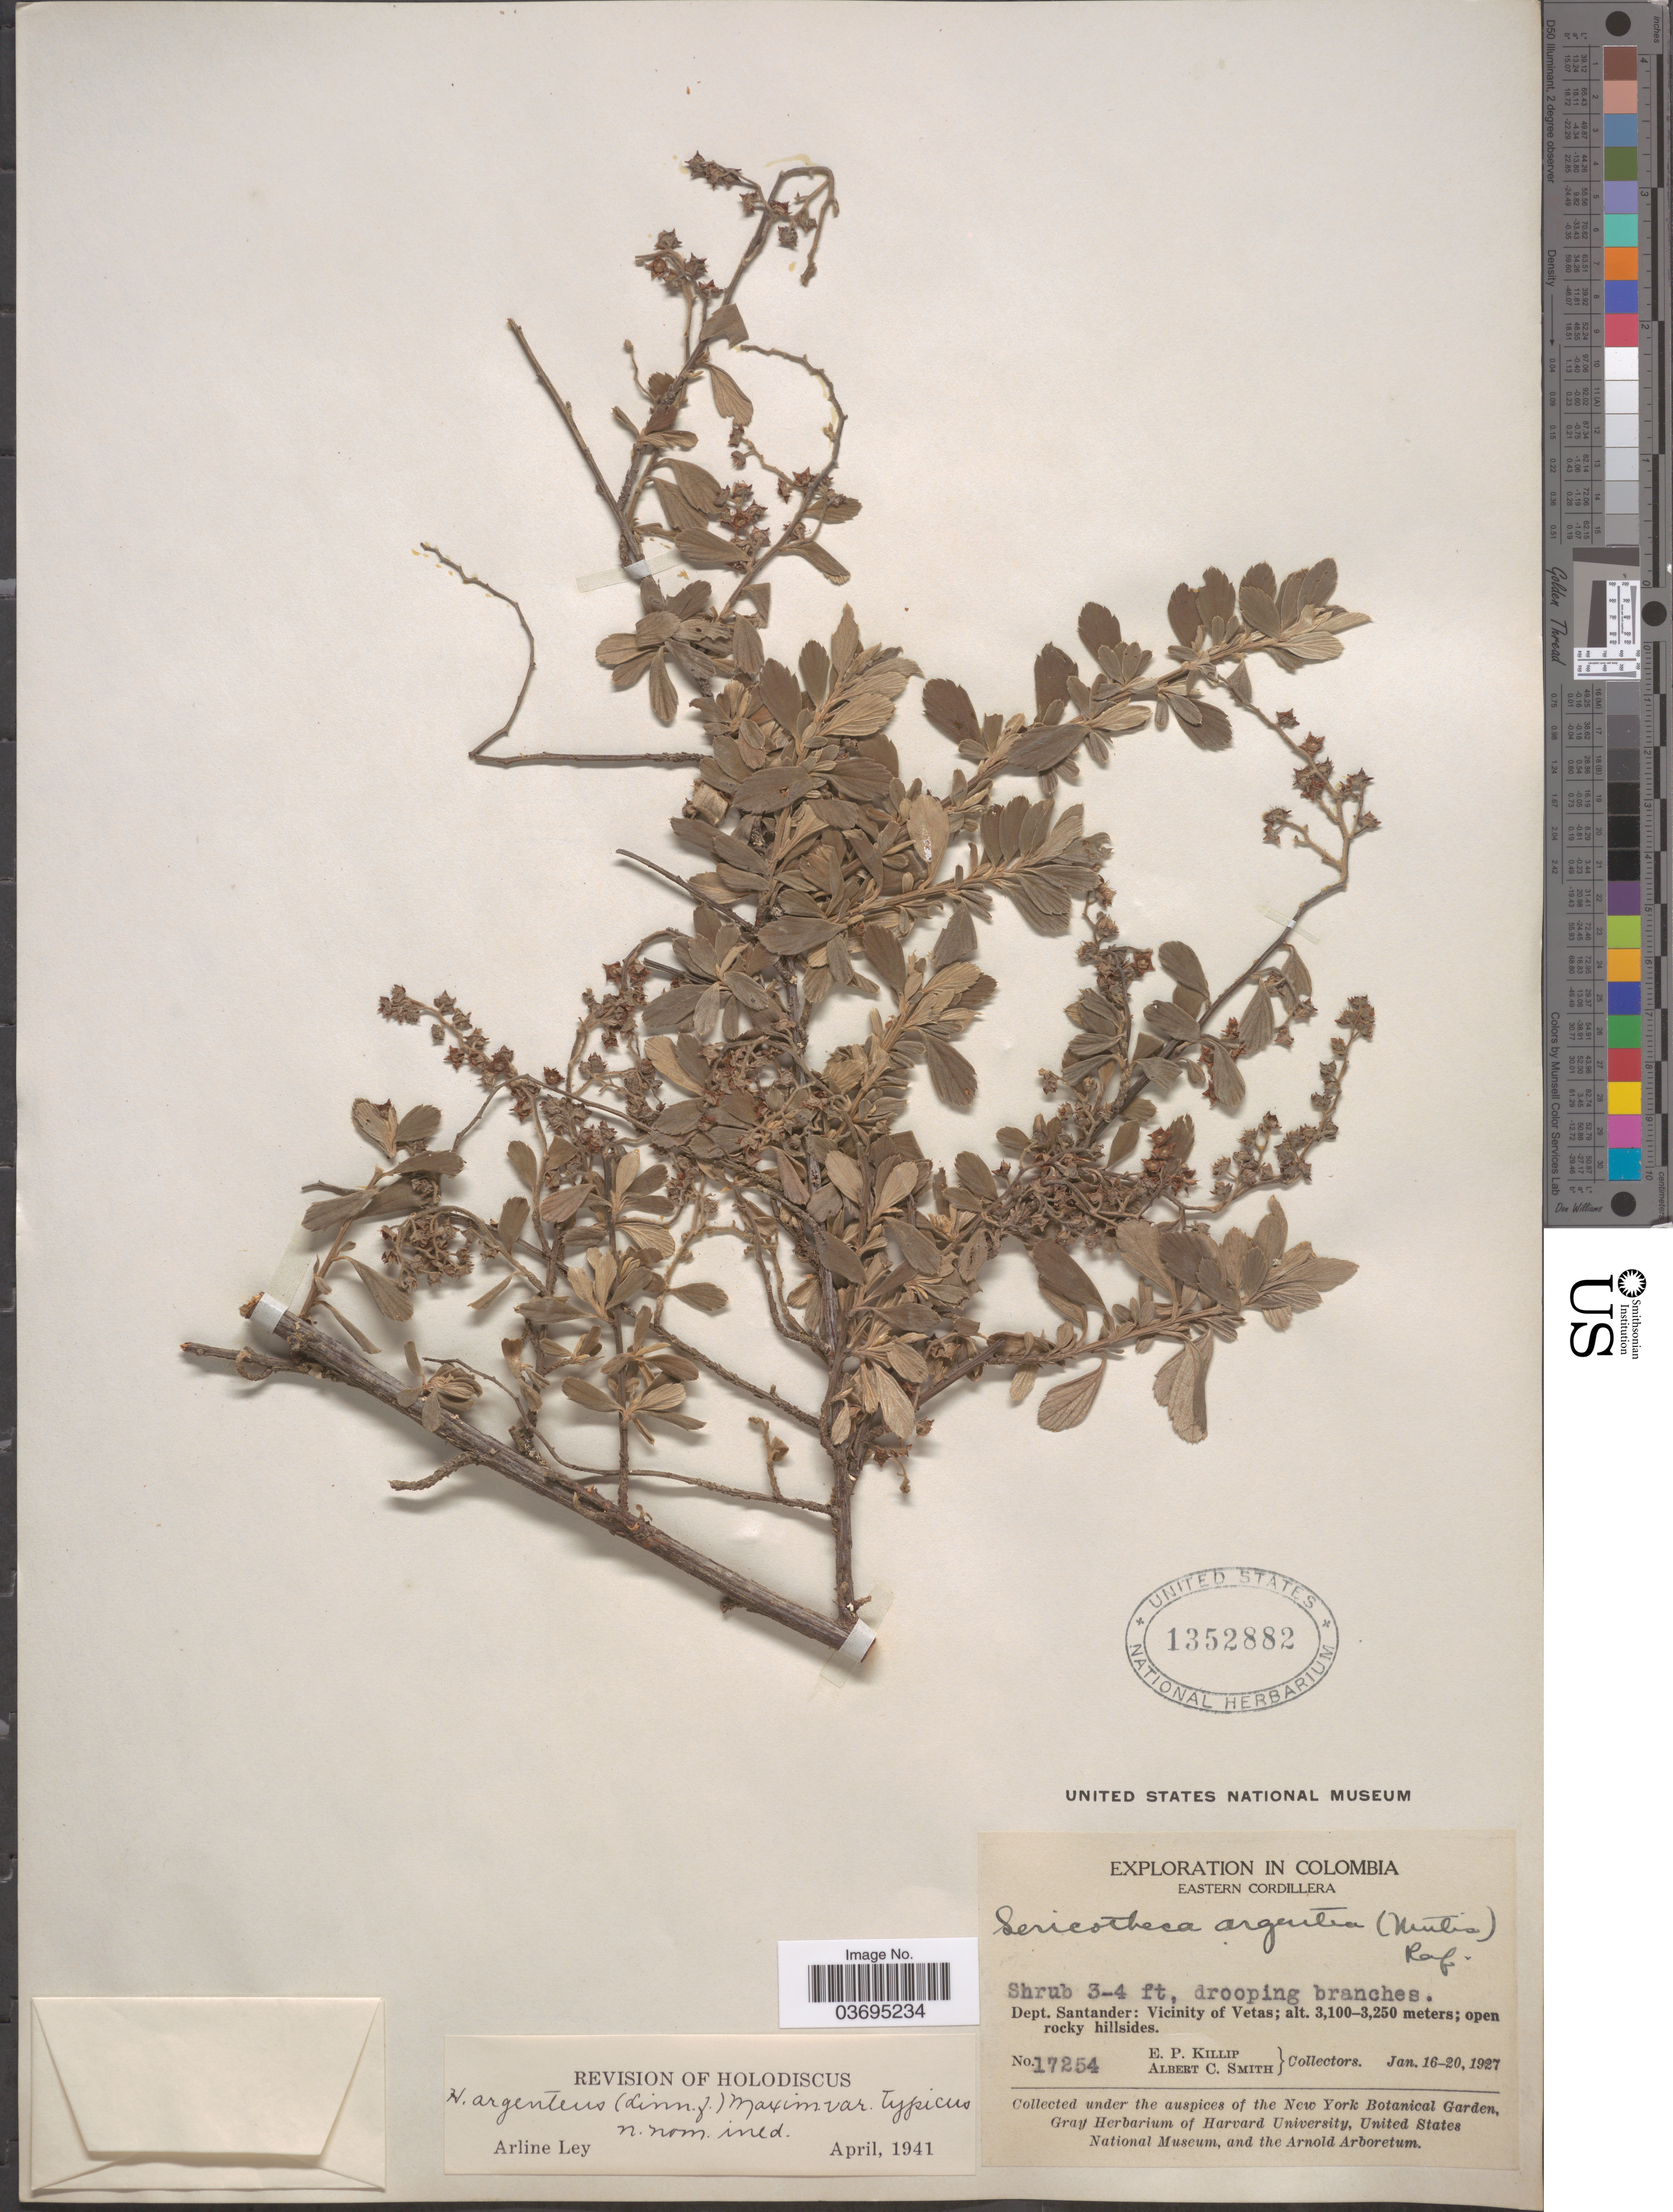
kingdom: Plantae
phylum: Tracheophyta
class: Magnoliopsida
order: Rosales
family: Rosaceae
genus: Holodiscus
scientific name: Holodiscus argenteus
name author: (L. f.) Maxim.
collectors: E. P. Killip & A. C. Smith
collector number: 17254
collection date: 1927-01-16/1927-01-20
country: Colombia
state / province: Santander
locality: Eastern Cordillera. Dept. Santander: Vicinity of Vetas.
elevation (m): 3100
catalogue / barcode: US 1352882